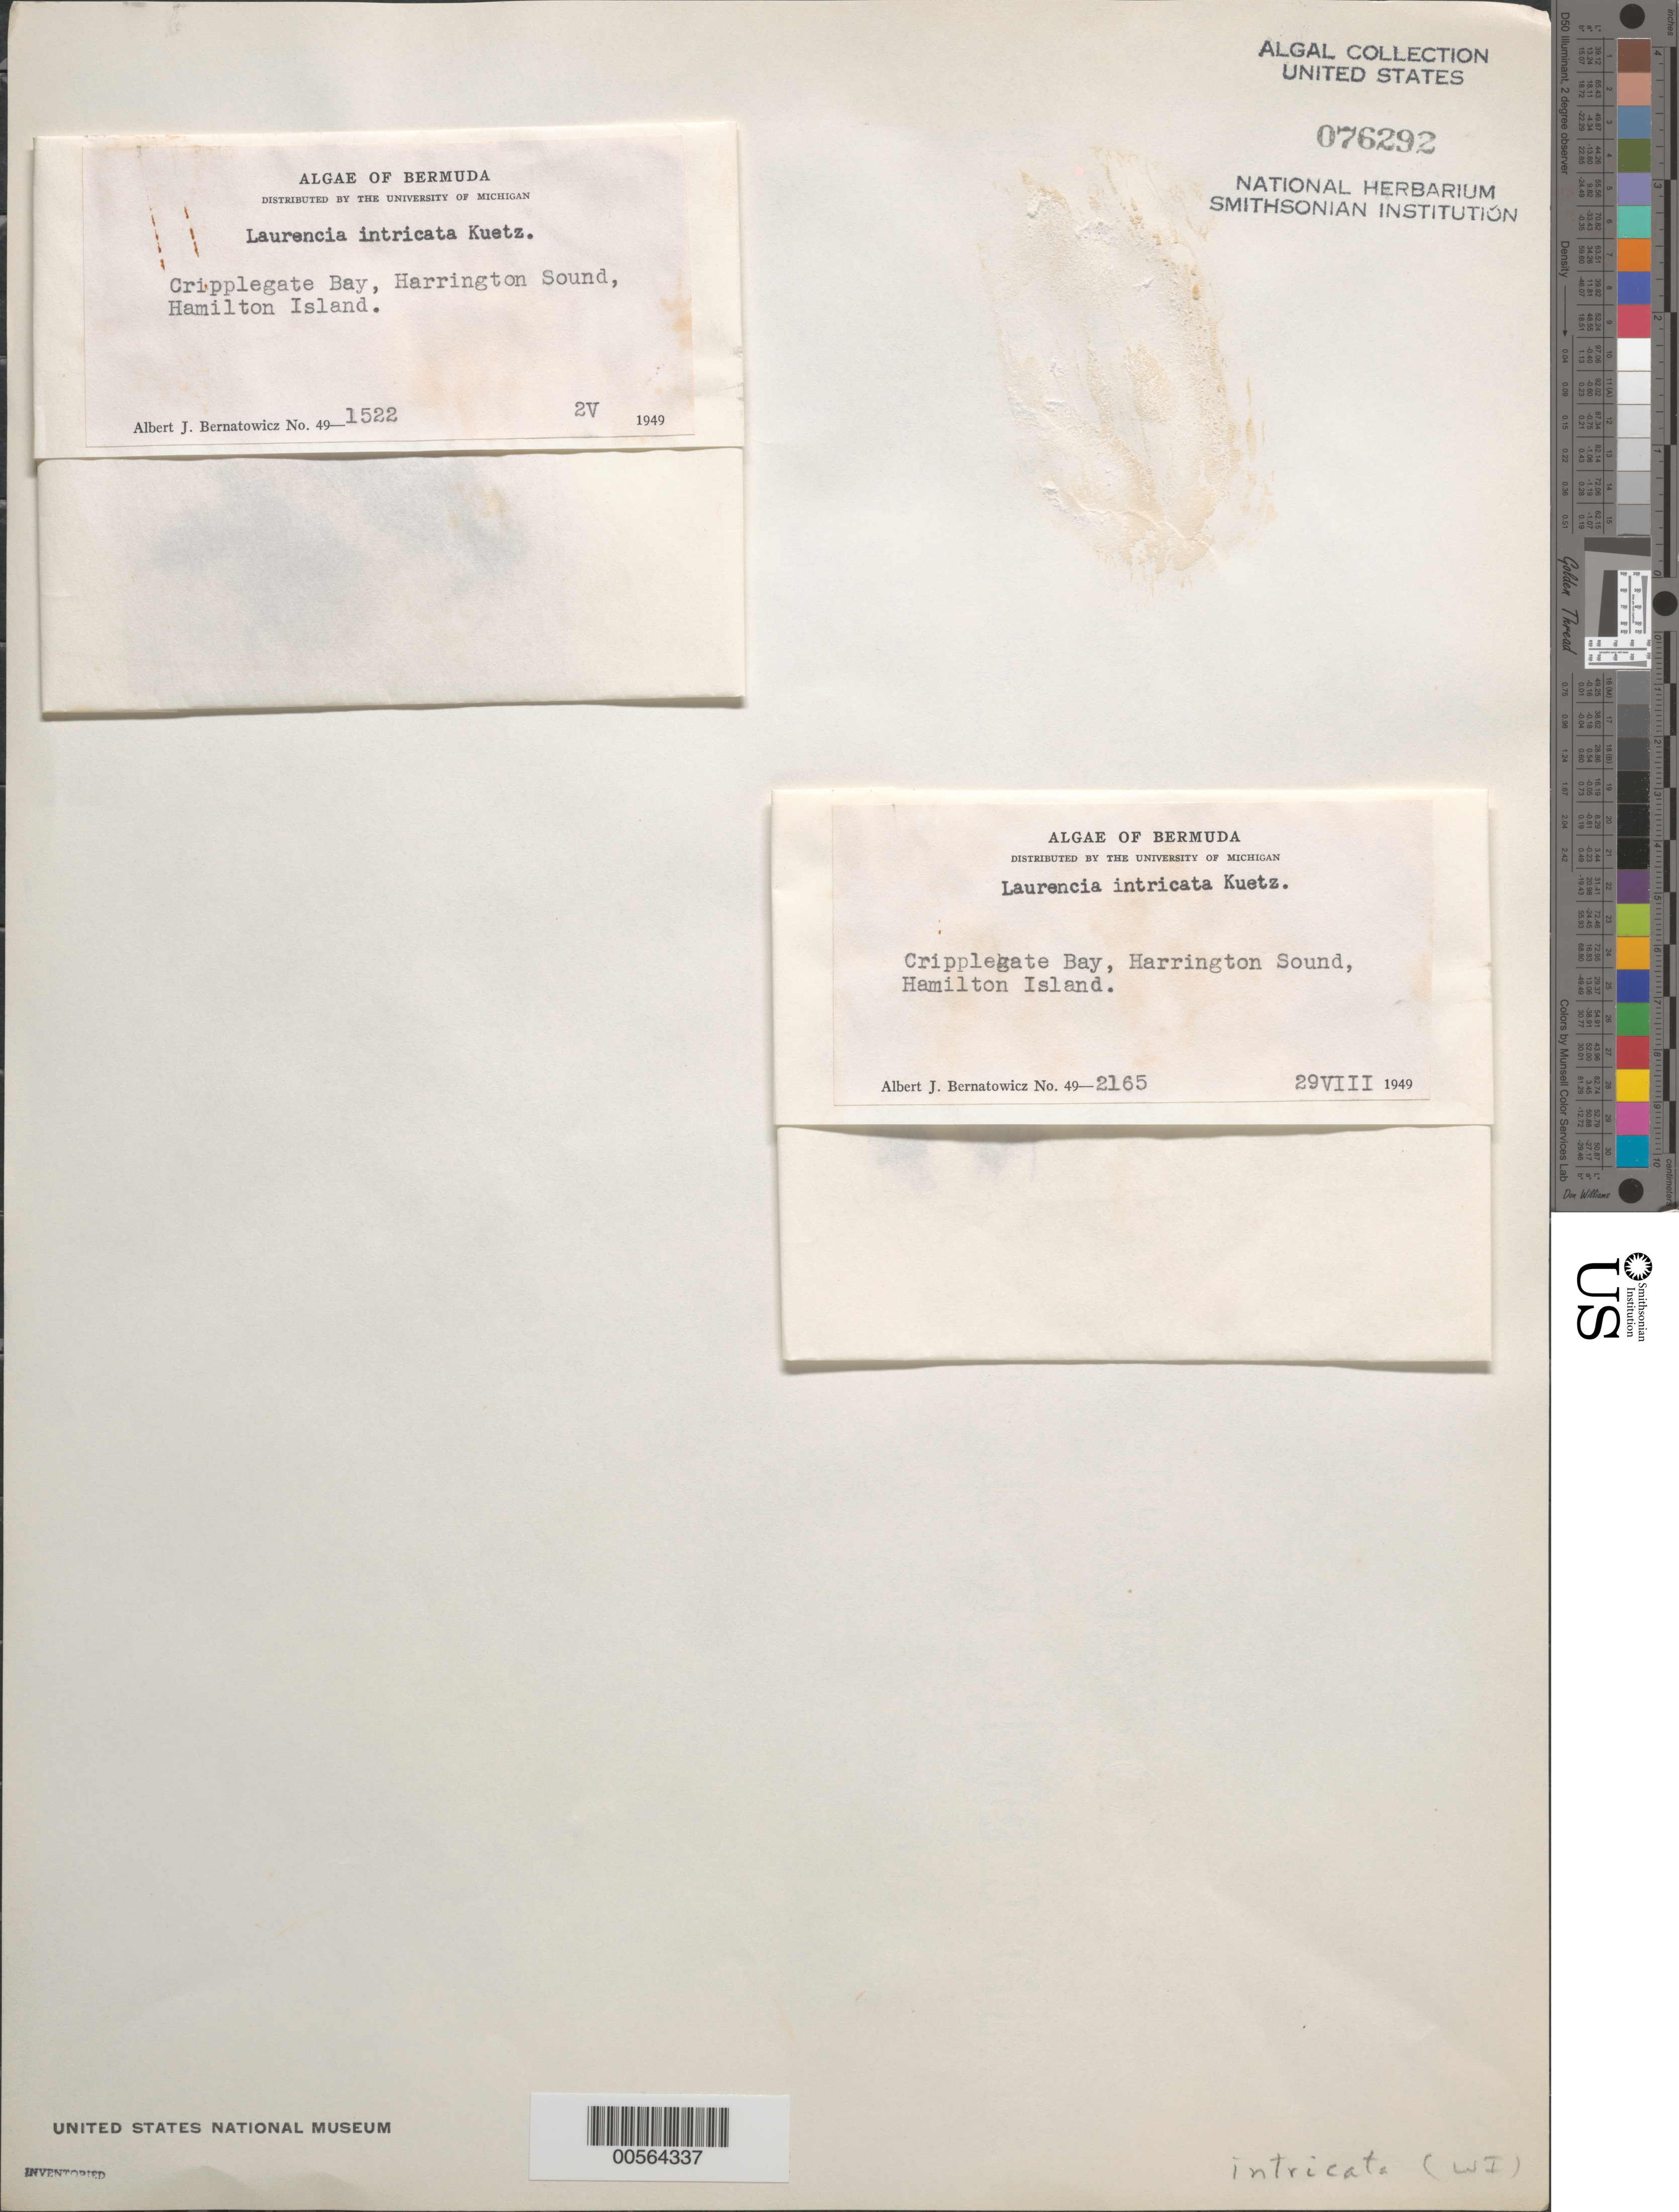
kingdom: Plantae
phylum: Rhodophyta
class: Florideophyceae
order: Ceramiales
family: Rhodomelaceae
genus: Laurencia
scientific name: Laurencia intricata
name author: J.V.Lamouroux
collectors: A. Bernatowicz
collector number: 49-1522 & 49-2165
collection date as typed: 02 May 1949 and 29 Aug 1949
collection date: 1949-05-02,1949-08-29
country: Bermuda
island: Bermuda Island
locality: Cripplegate Bay, Harrington Sound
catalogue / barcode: US 76292